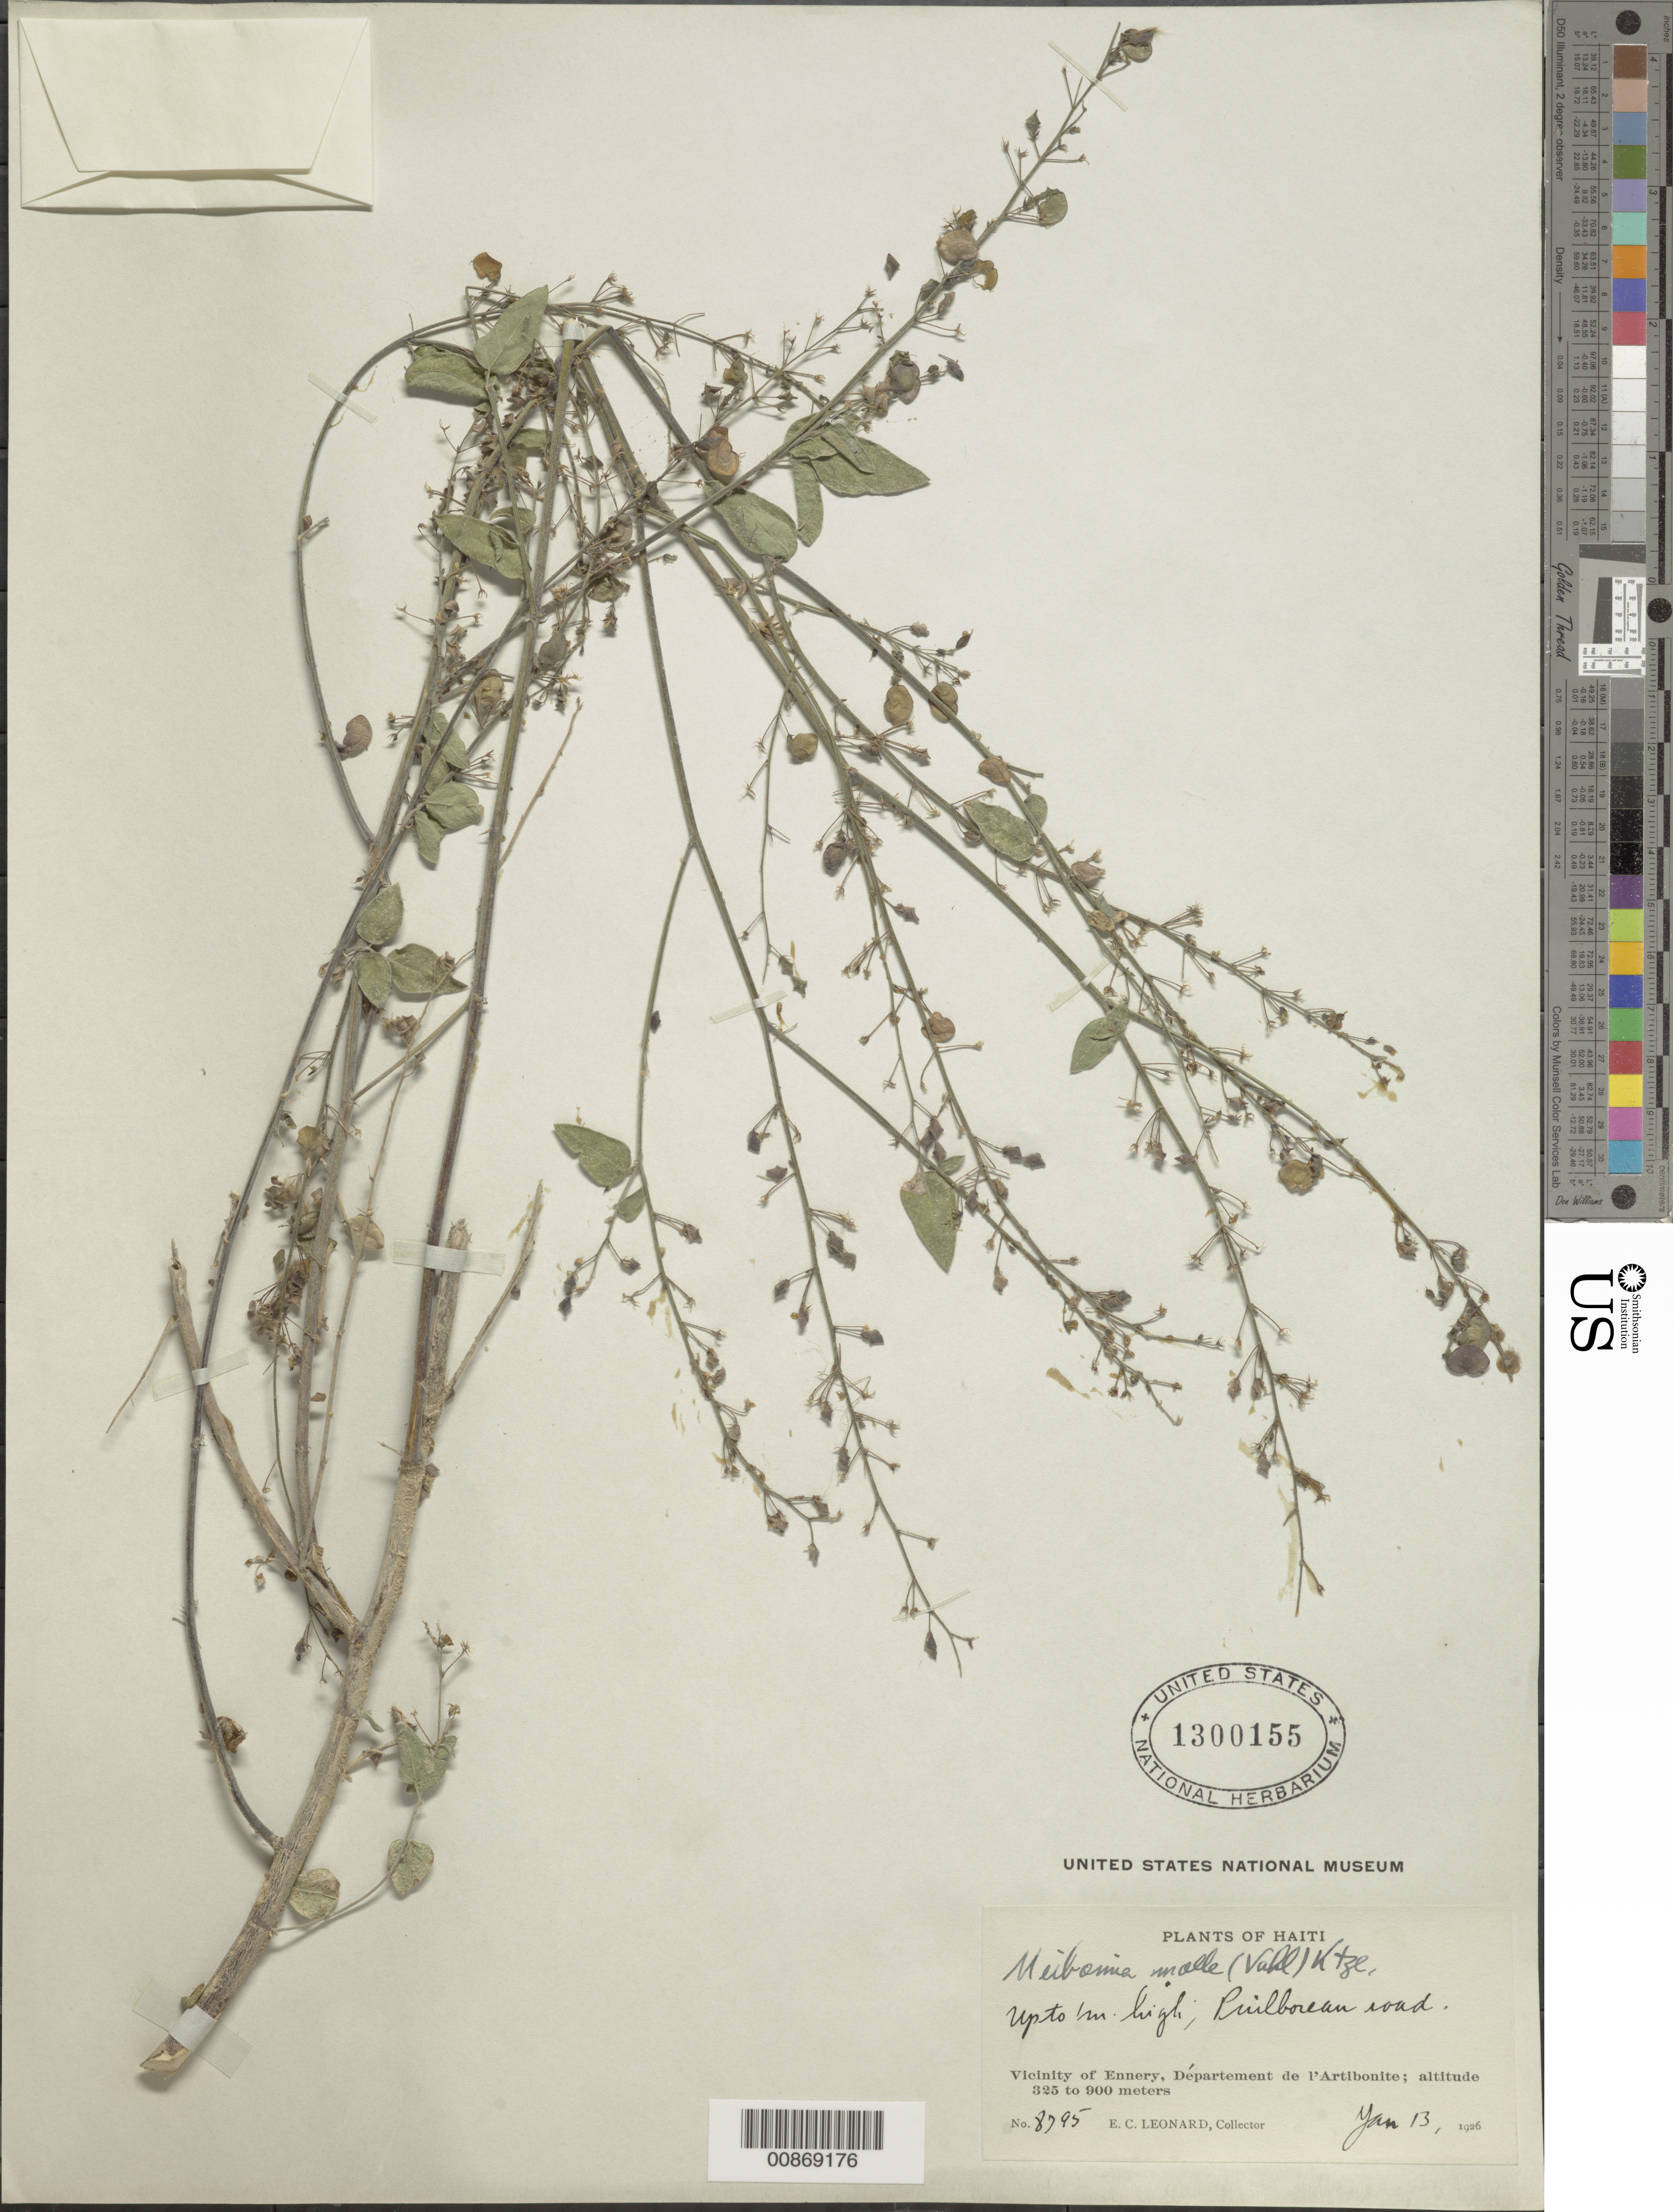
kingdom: Plantae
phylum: Tracheophyta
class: Magnoliopsida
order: Fabales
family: Fabaceae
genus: Desmodium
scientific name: Desmodium glabrum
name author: (Mill.) DC.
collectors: E. C. Leonard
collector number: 8795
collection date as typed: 13 Jan 1926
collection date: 1926-01-13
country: Haiti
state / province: Artibonite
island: Hispaniola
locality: Vicinity of Ennery, Puilboreau road.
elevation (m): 325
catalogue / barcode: US 1300155